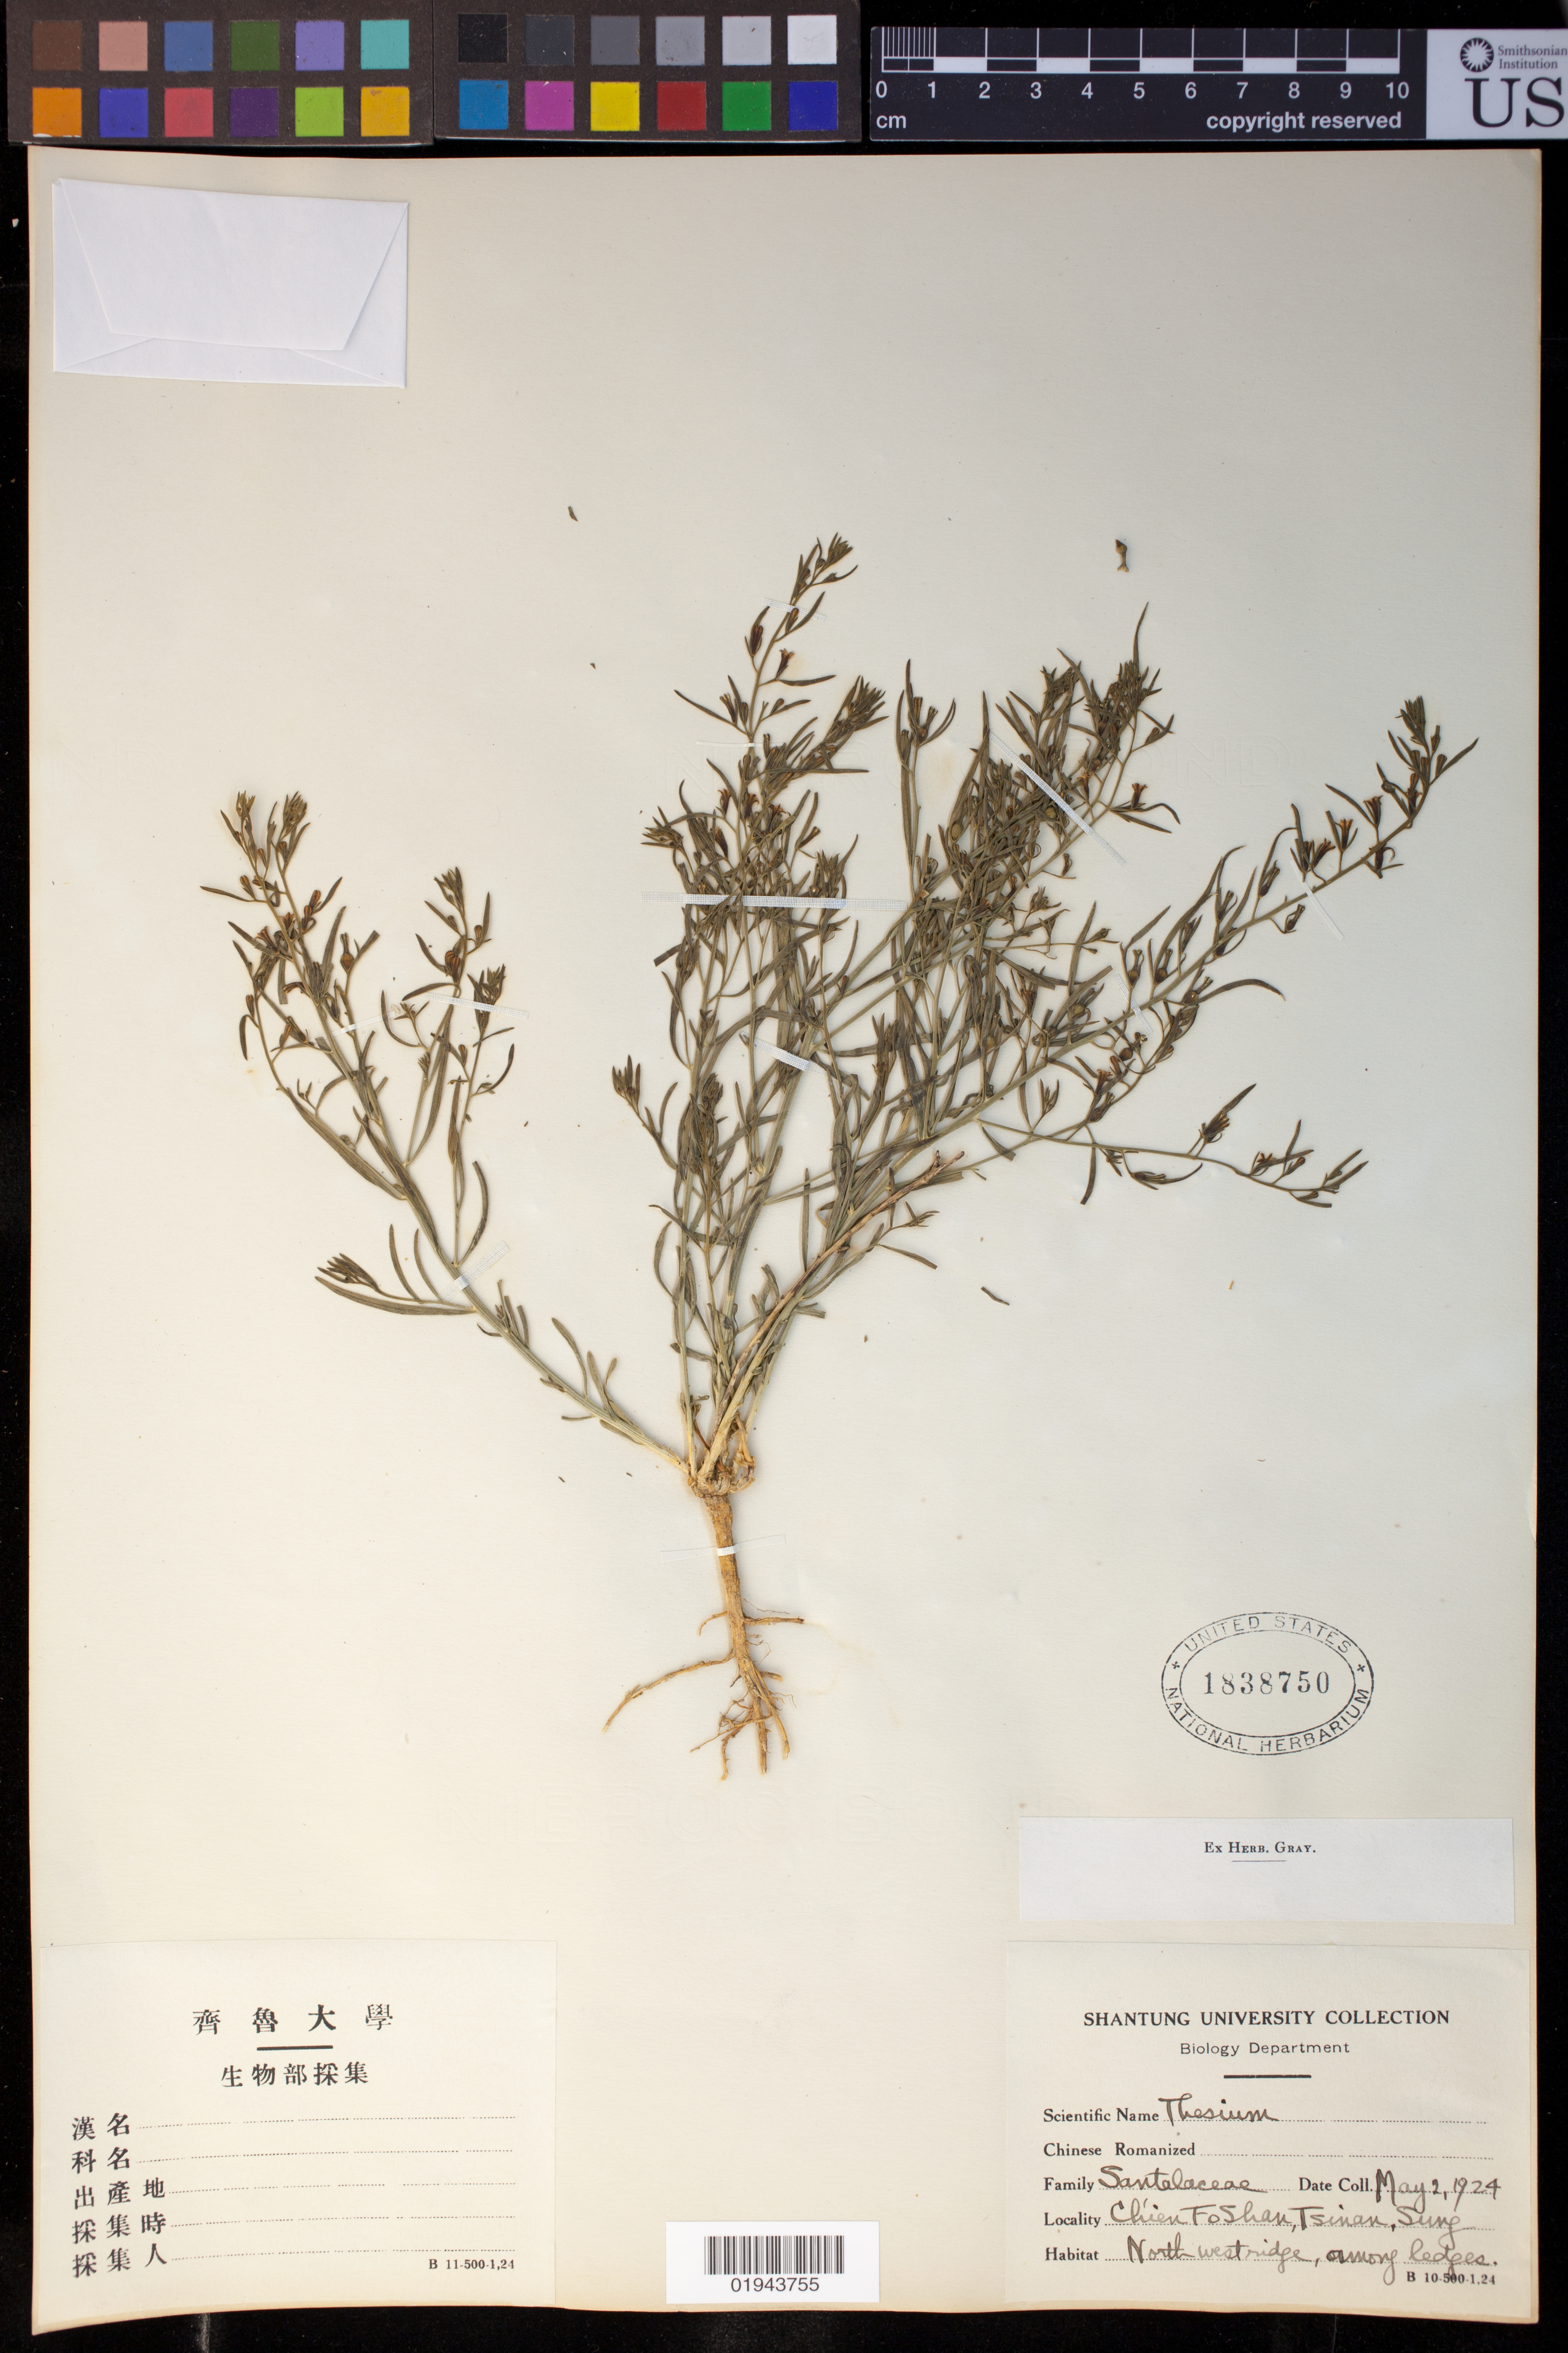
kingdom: Plantae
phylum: Tracheophyta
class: Magnoliopsida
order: Santalales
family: Thesiaceae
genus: Thesium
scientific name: Thesium sp.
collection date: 1924-05-02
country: China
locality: Chien Fo Shan, Tsinan, Sung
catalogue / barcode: US 1838750